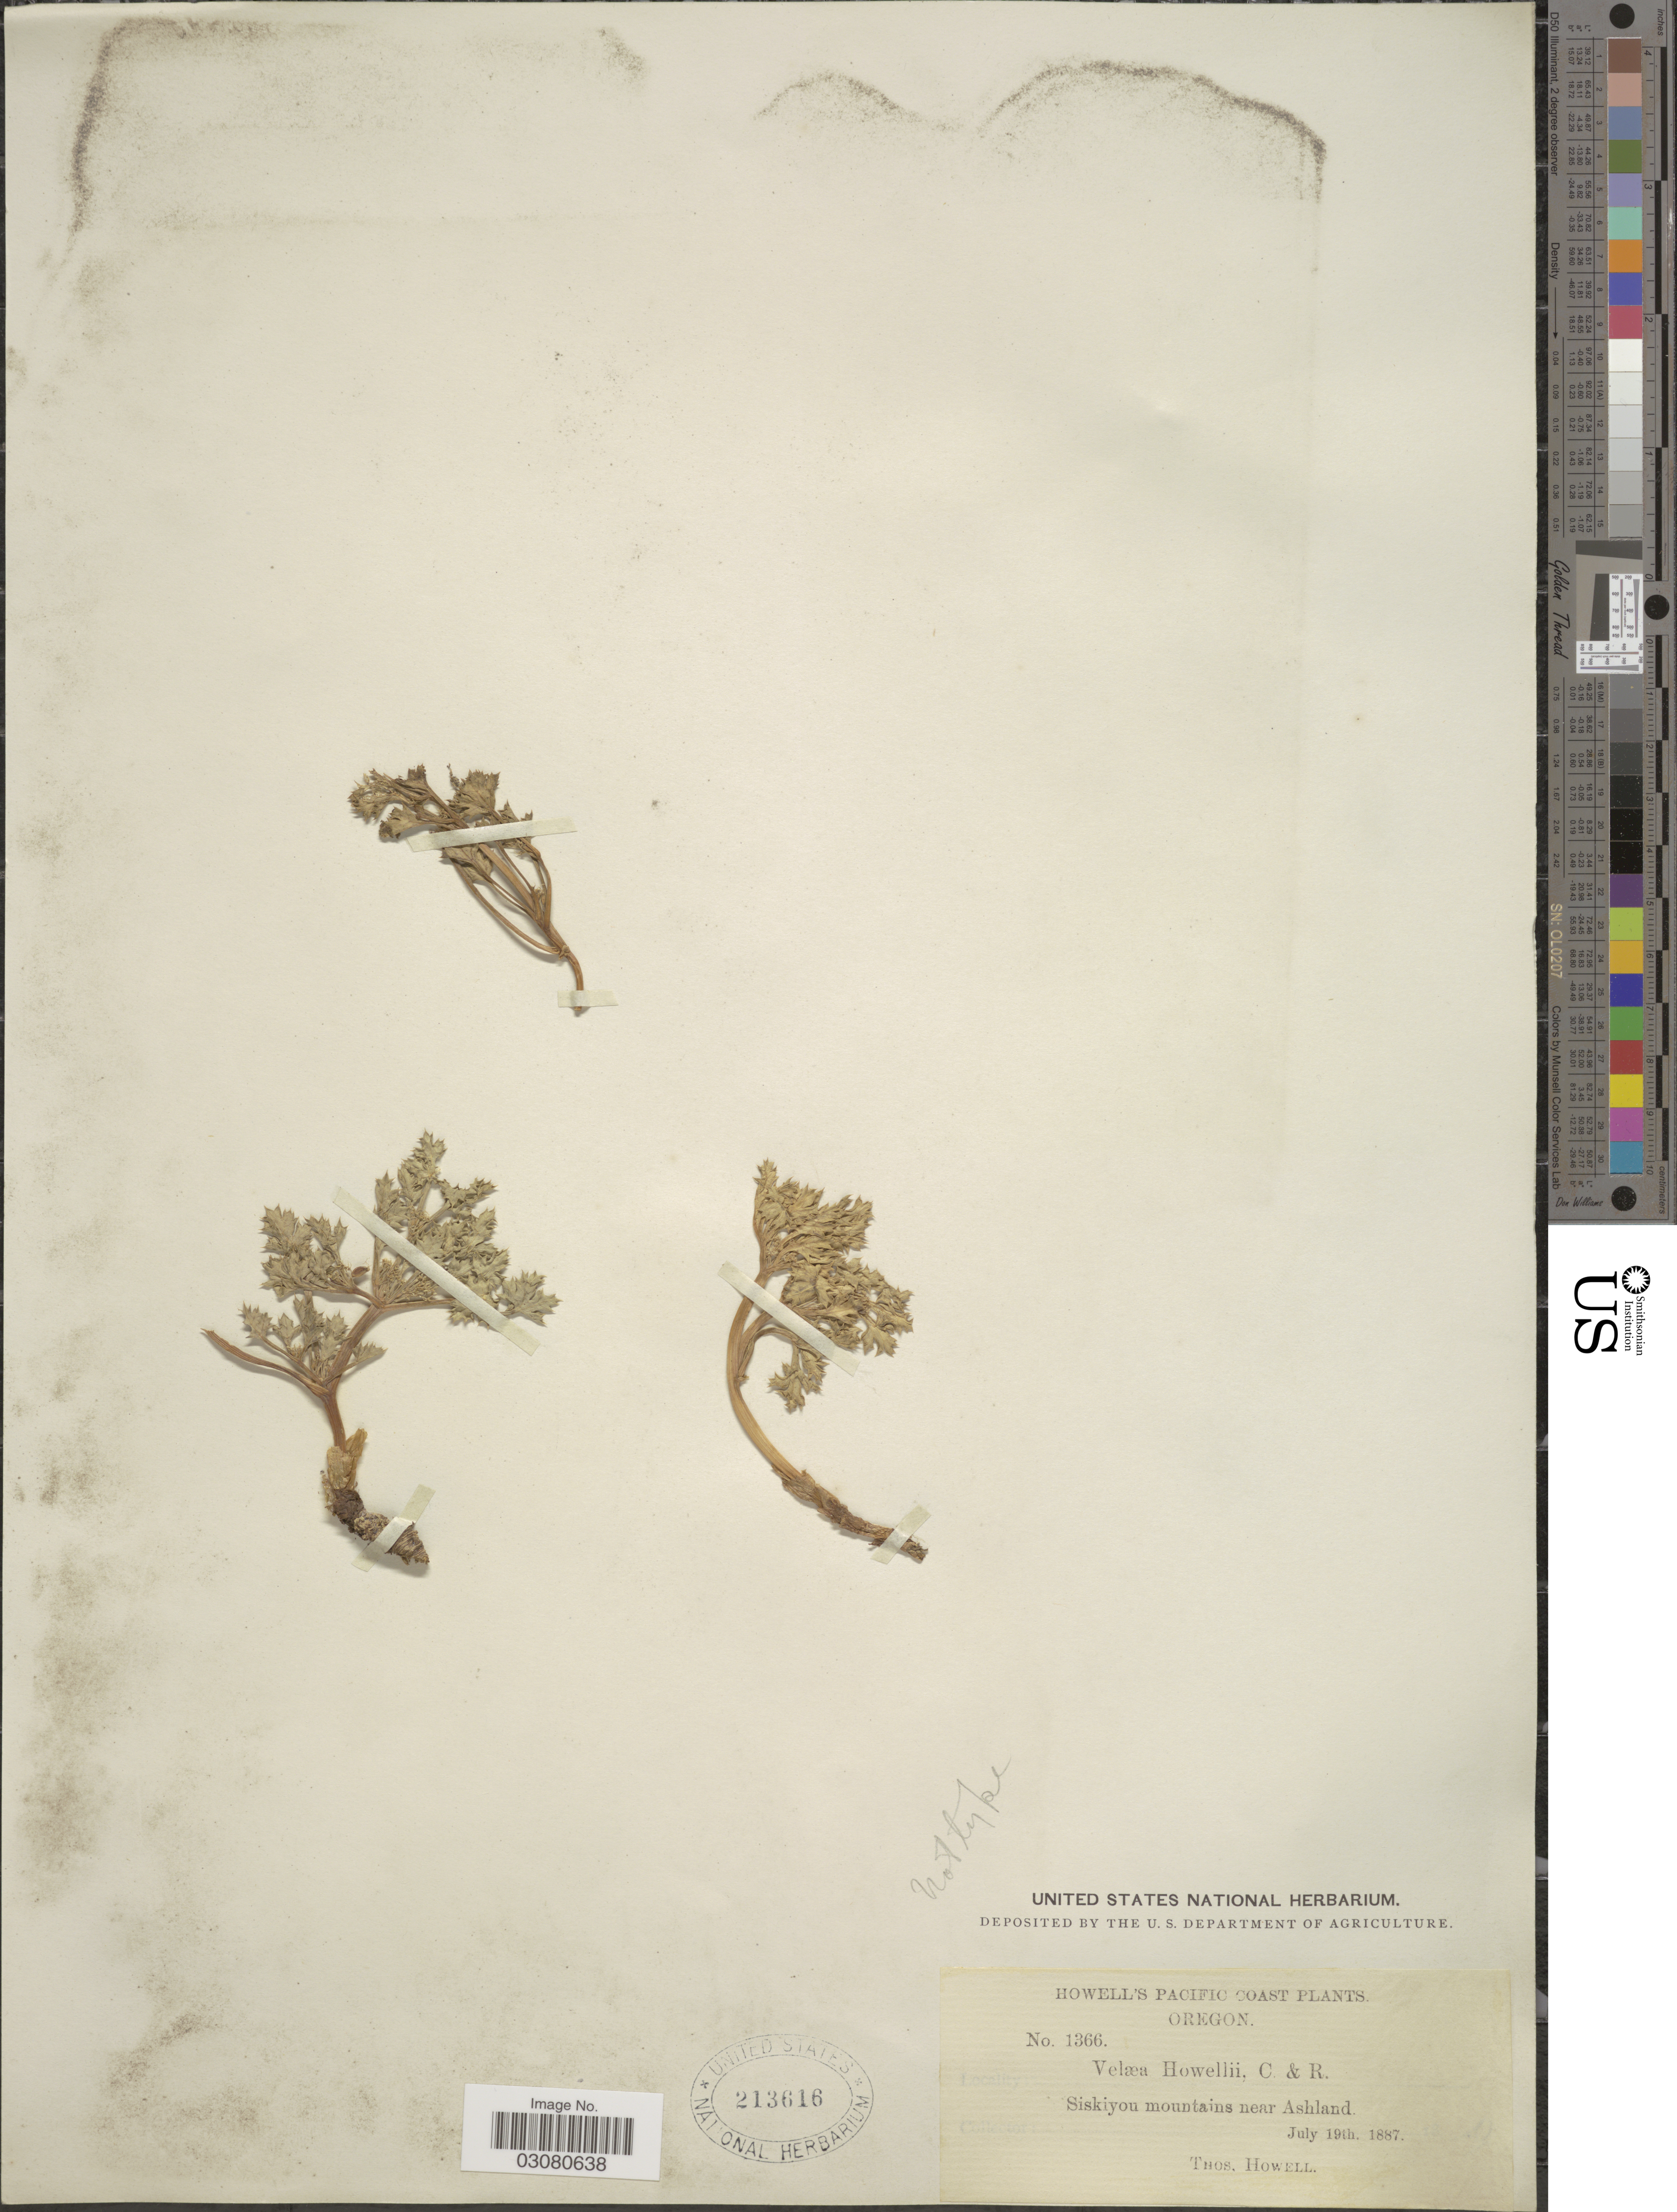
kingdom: Plantae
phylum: Tracheophyta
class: Magnoliopsida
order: Apiales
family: Apiaceae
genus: Drudeophytum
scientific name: Drudeophytum howellii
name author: (J.M. Coult. & Rose) J.M. Coult. & Rose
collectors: T. Howell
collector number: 1366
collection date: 1887-07-19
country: United States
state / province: Oregon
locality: Pacific Coast. Siskiyou mountains near Ashland.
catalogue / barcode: US 213616